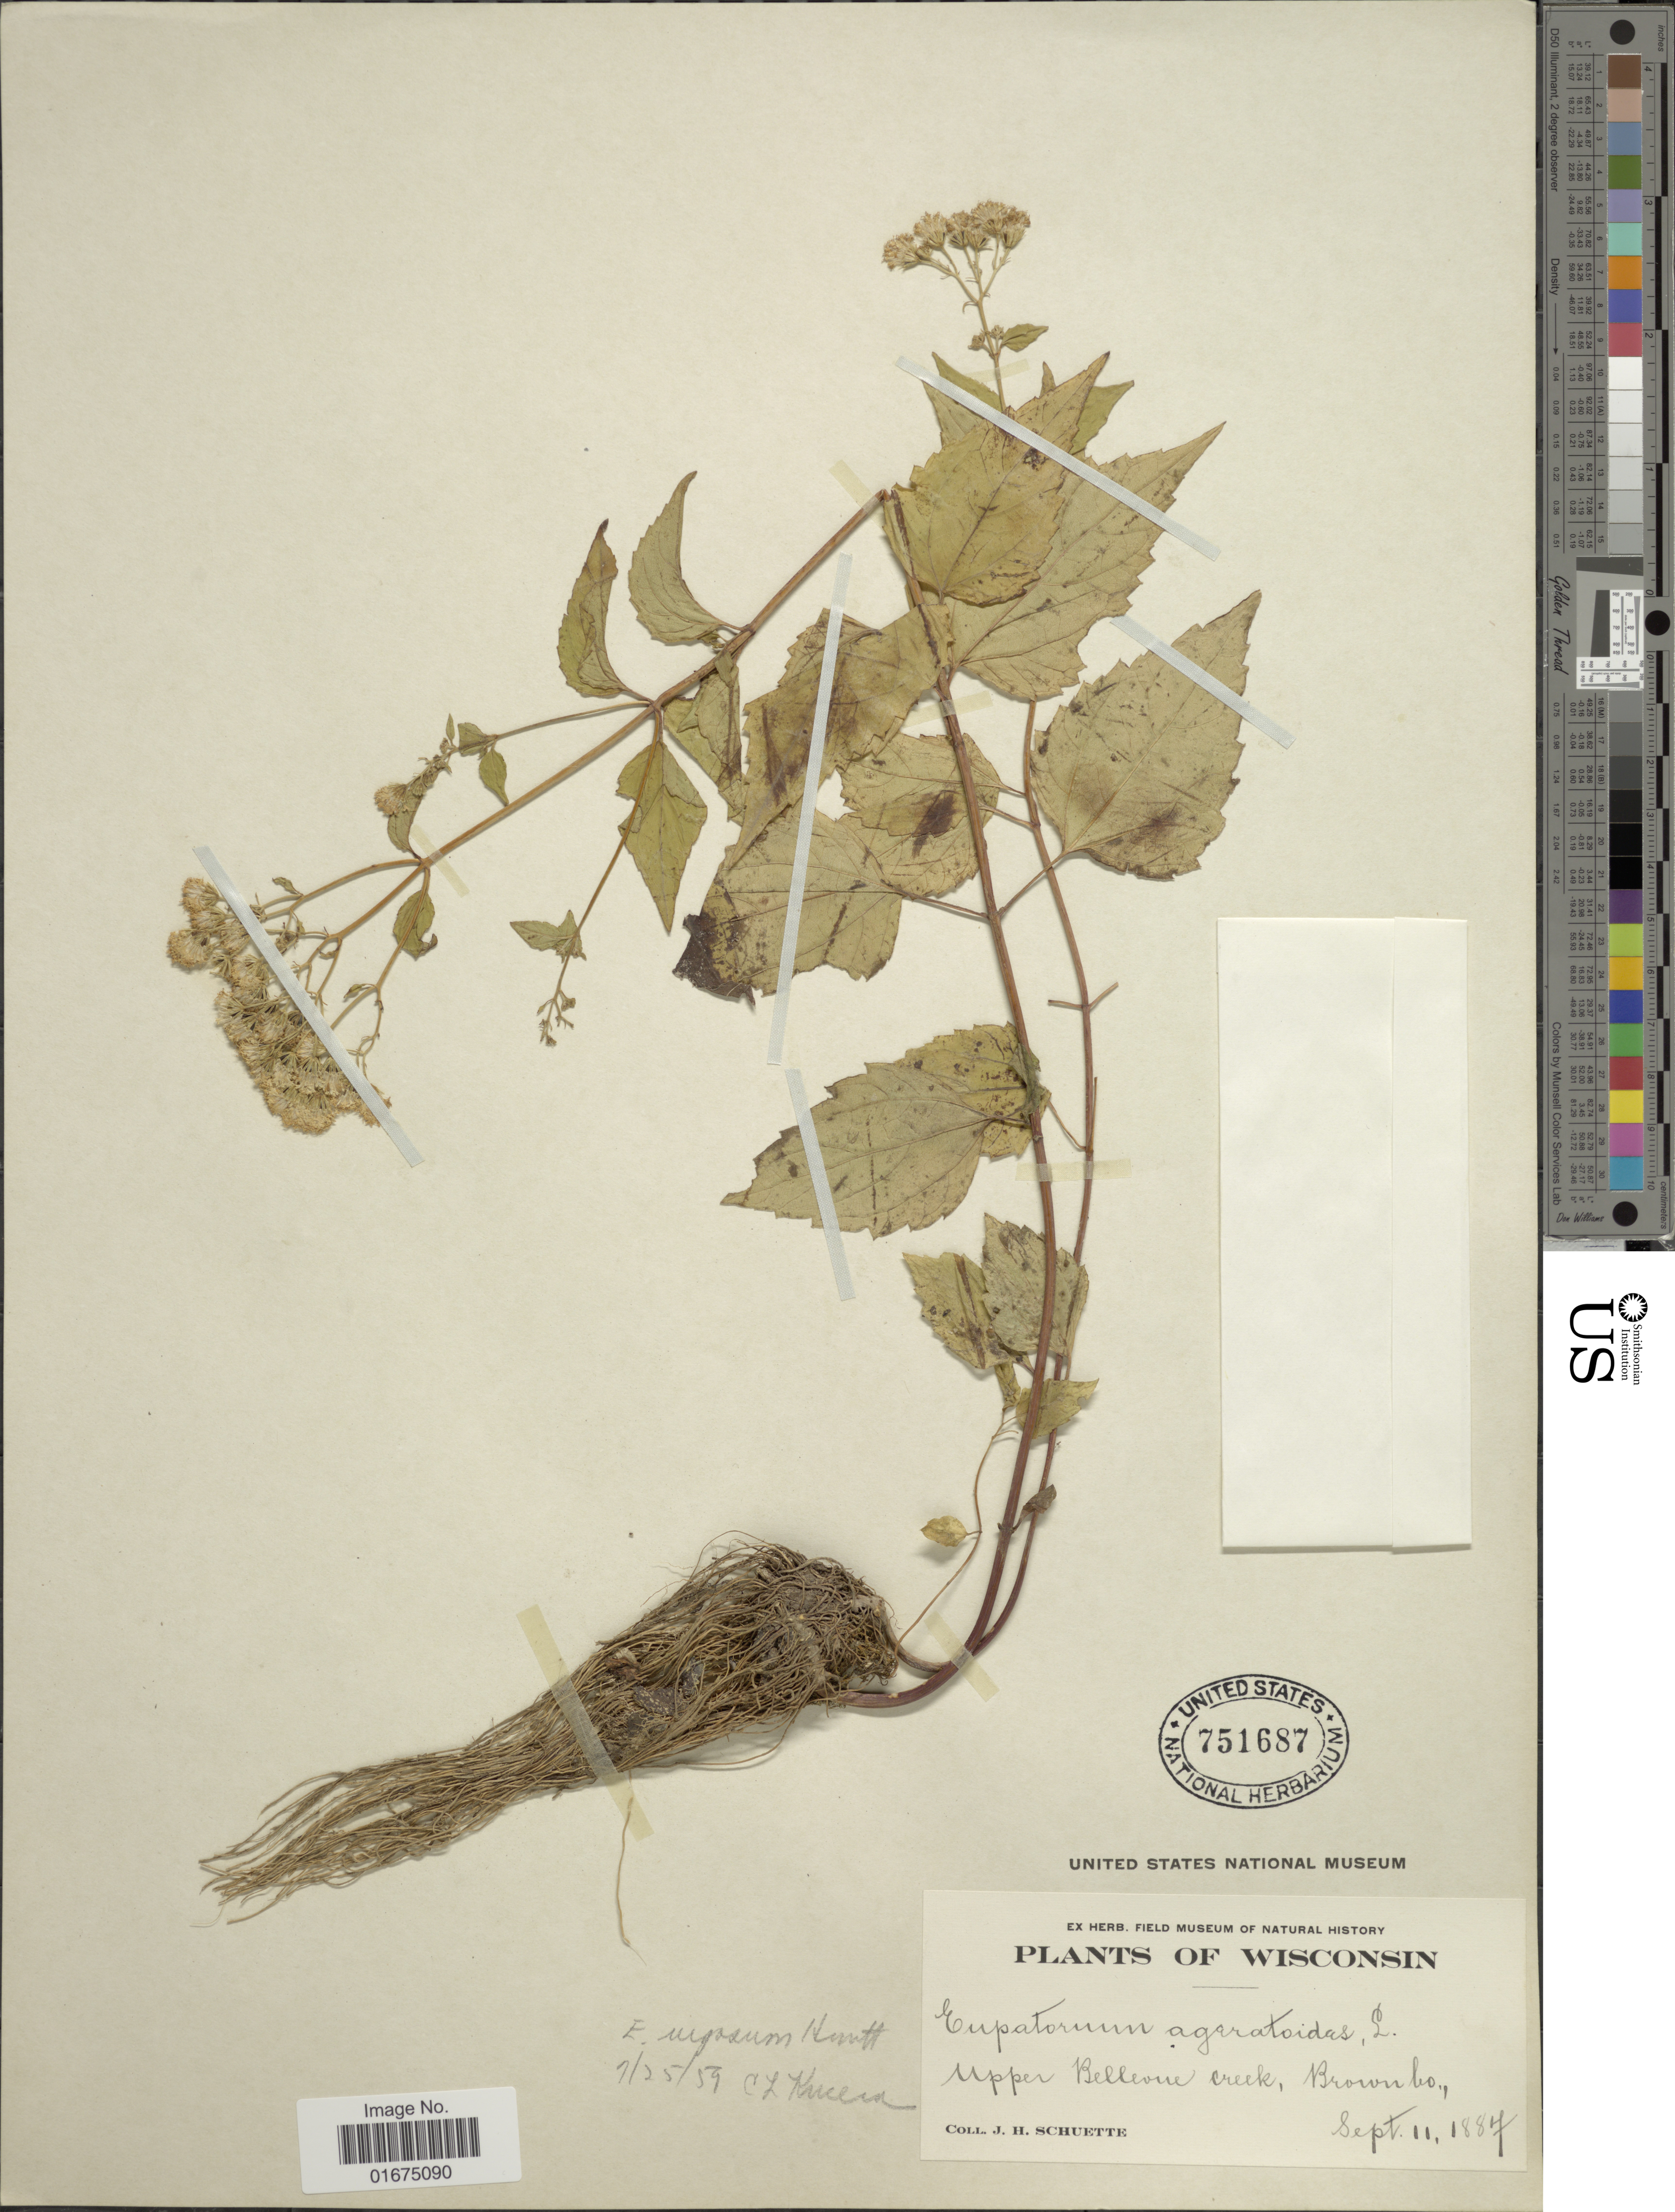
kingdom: Plantae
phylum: Tracheophyta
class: Magnoliopsida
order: Asterales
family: Asteraceae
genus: Ageratina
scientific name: Ageratina altissima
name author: (L.) R.M. King & H. Rob.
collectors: J. H. Schuette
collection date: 1887-09-11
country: United States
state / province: Wisconsin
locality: Upper Bellevue Creek, Brown Co.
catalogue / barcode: US 751687